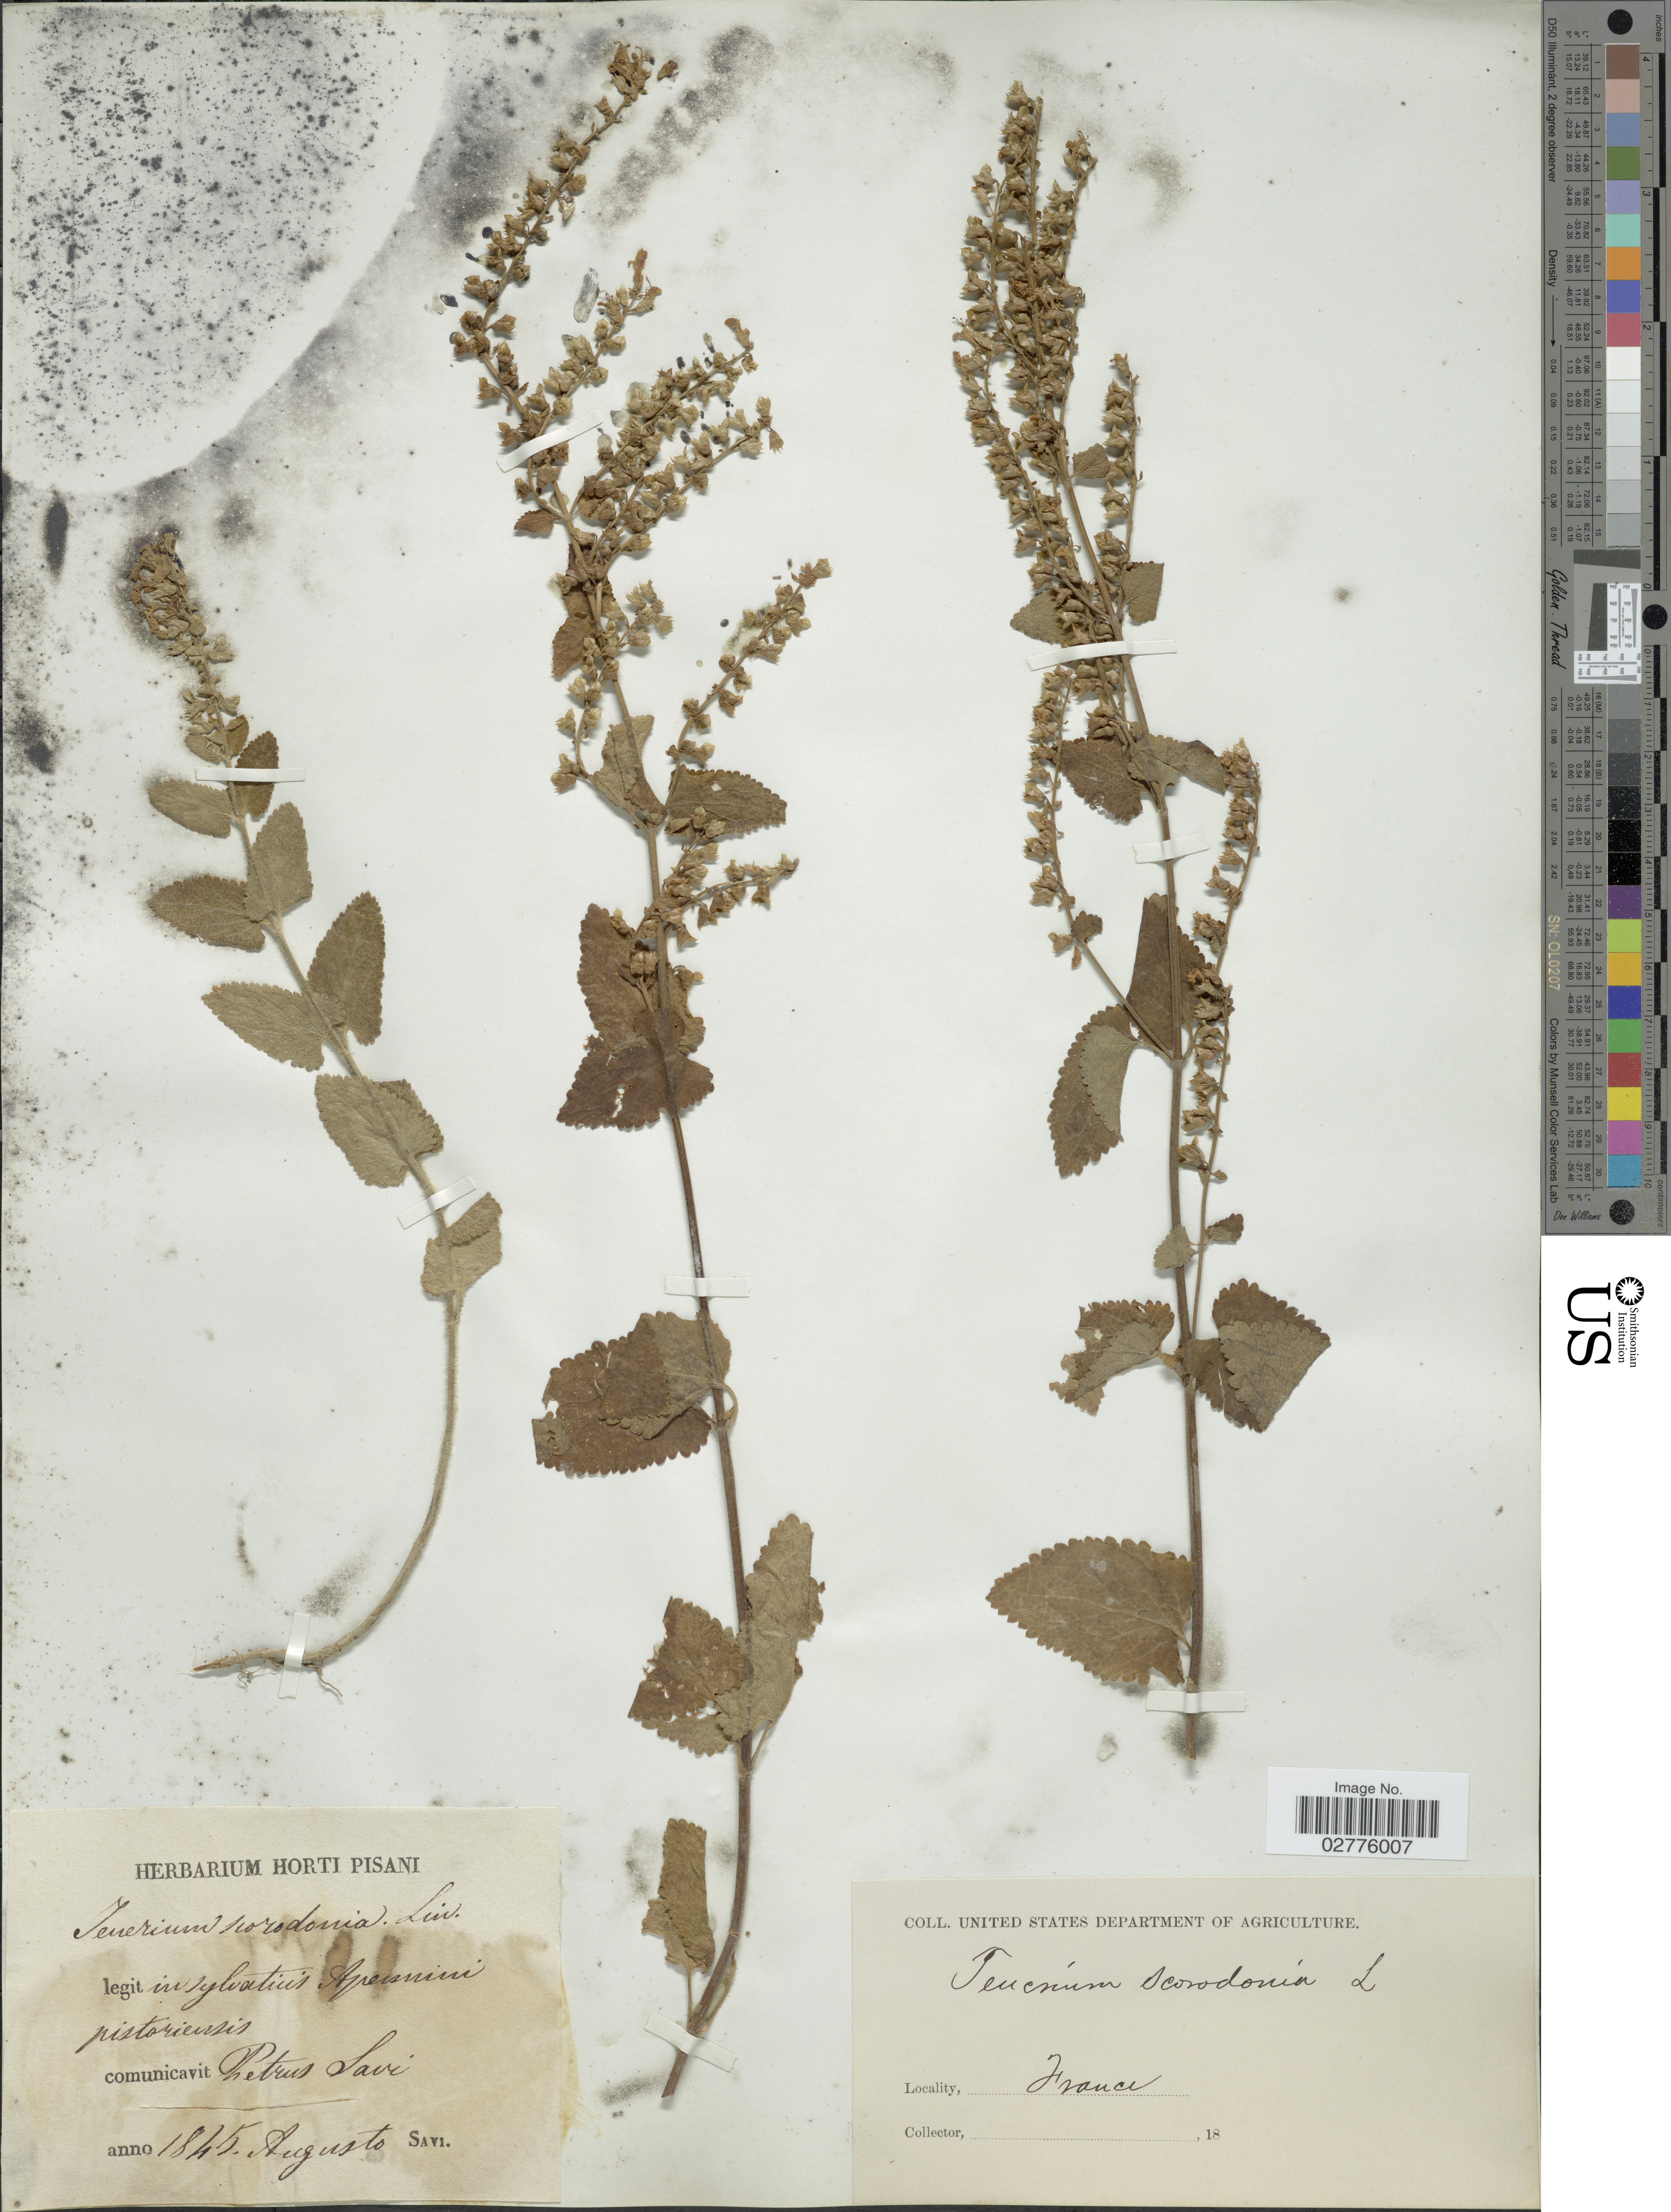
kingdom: Plantae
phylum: Tracheophyta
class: Magnoliopsida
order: Lamiales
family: Lamiaceae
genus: Teucrium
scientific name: Teucrium scorodonia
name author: L.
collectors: G. Savi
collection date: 1845-08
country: France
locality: In sylvaticis Apennini [interpreted] pistoriensis.